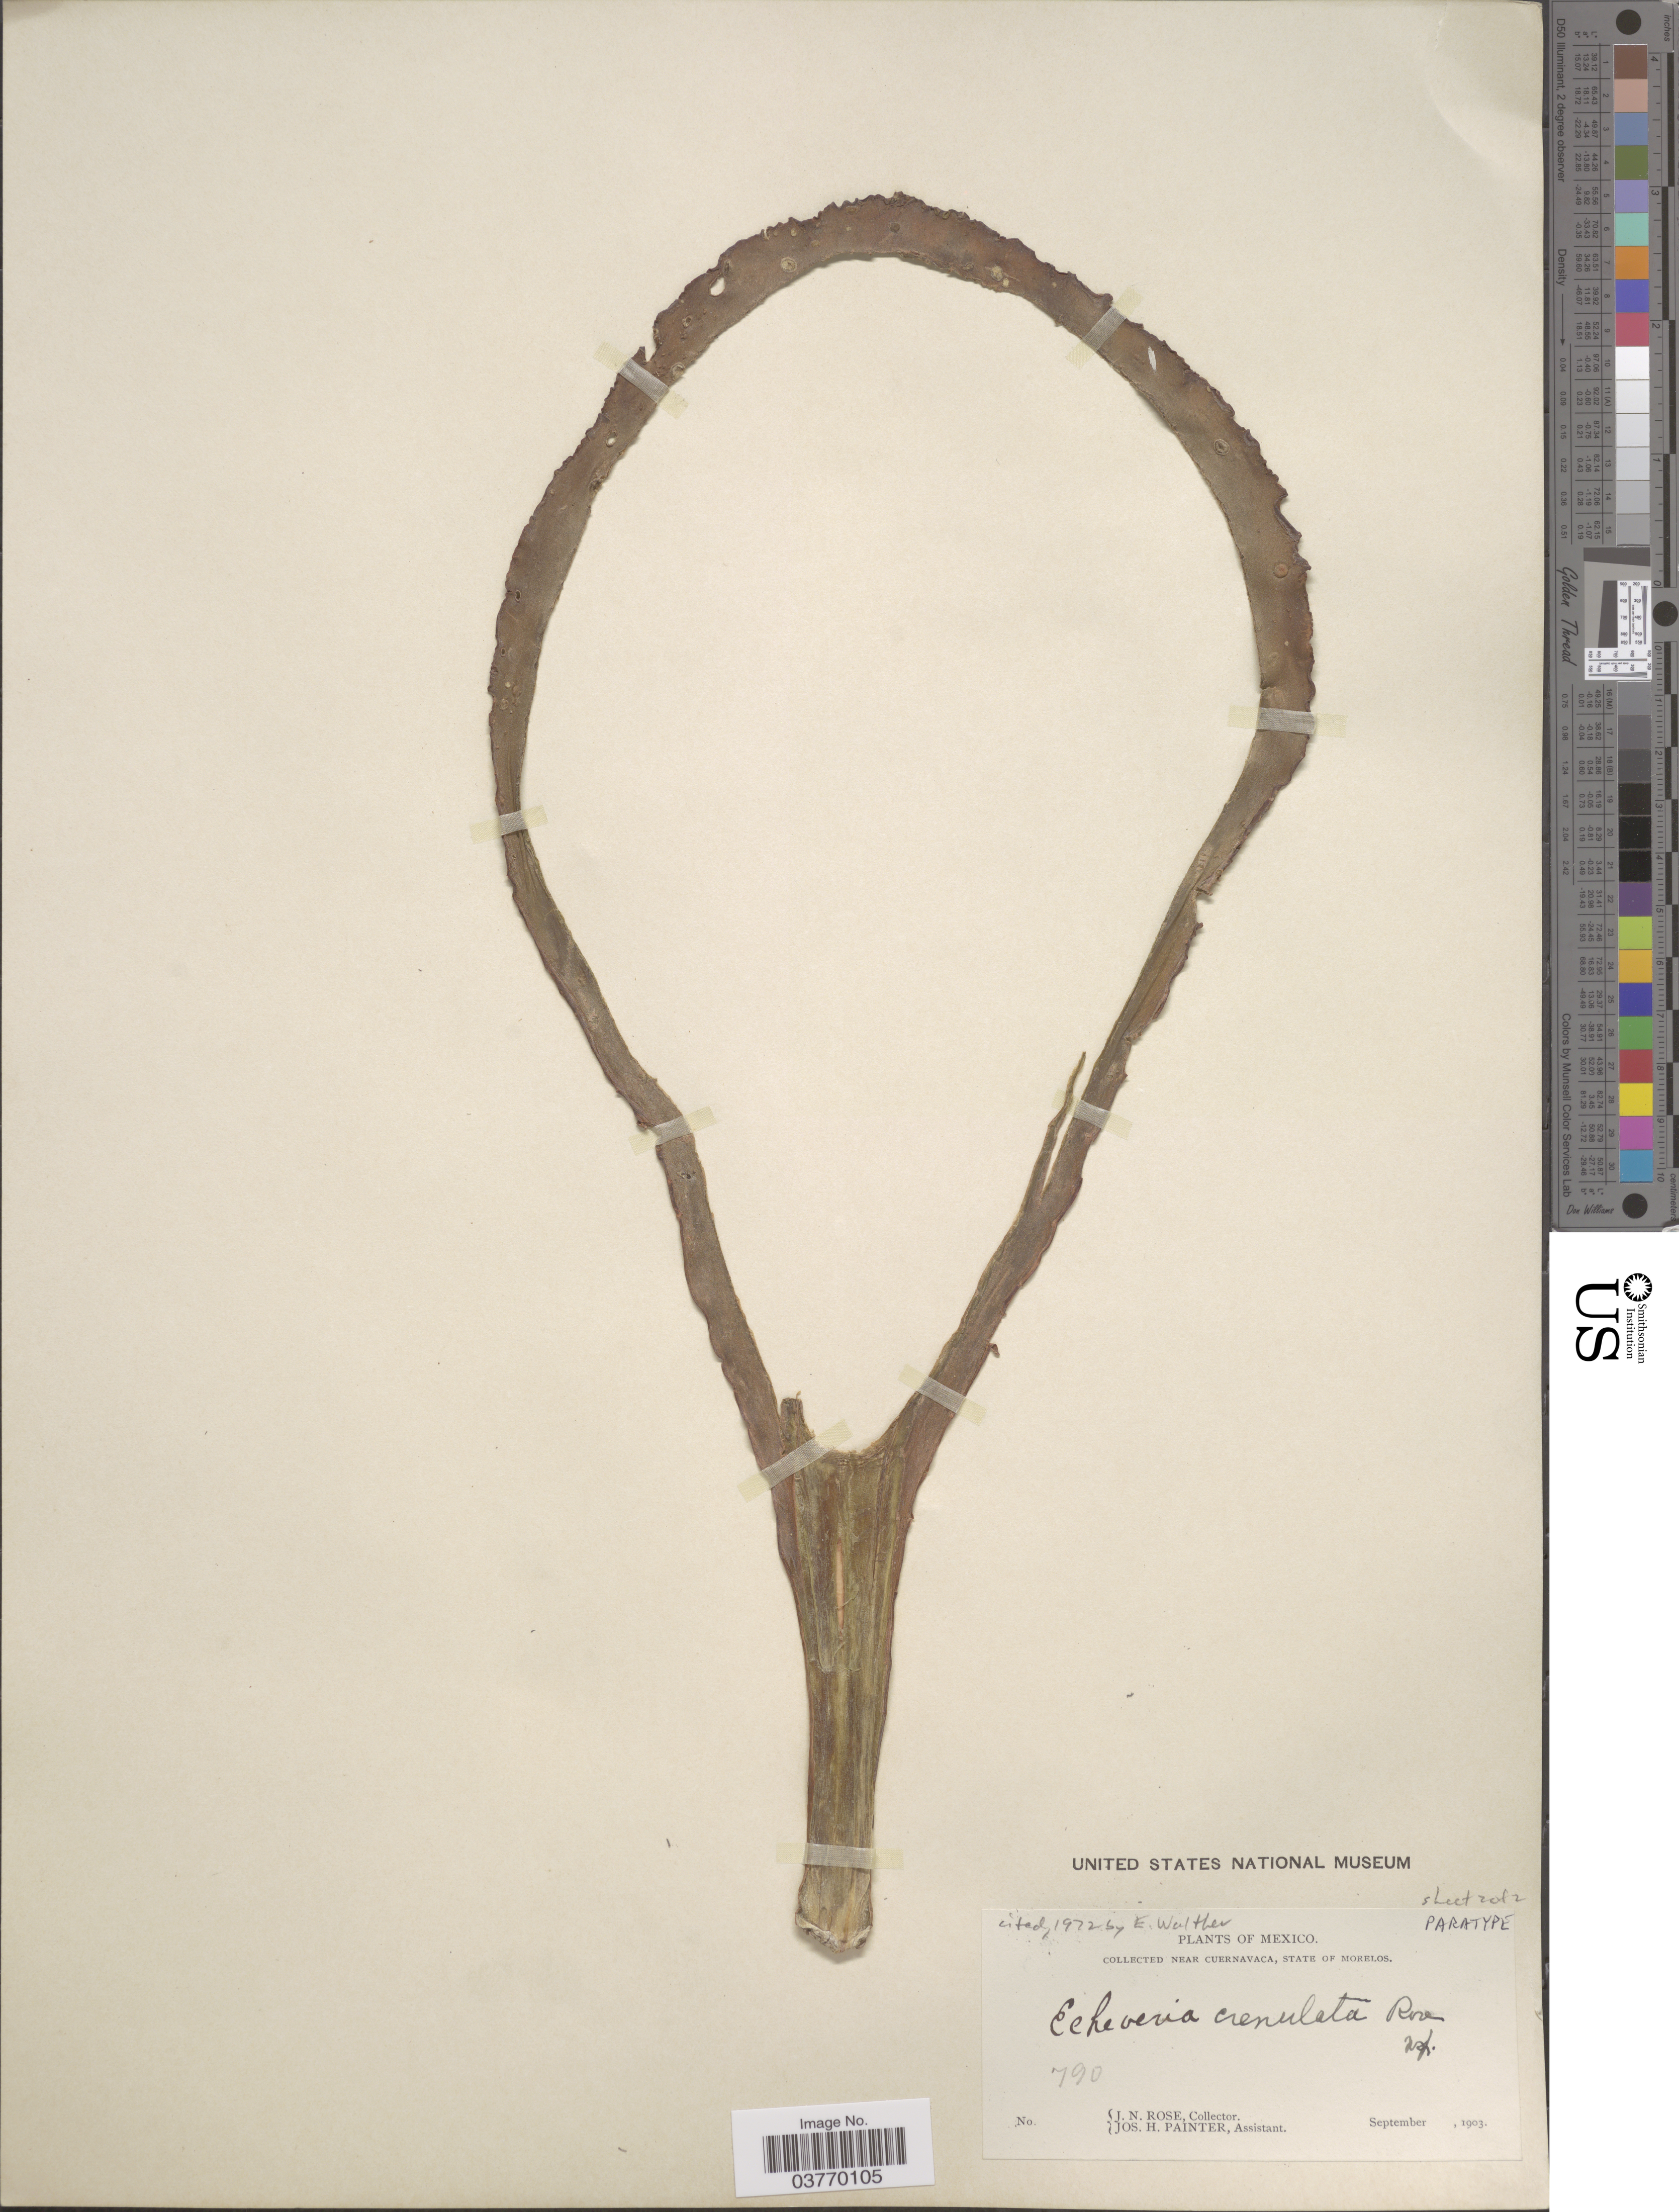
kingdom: Plantae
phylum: Tracheophyta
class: Magnoliopsida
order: Saxifragales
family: Crassulaceae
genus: Echeveria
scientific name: Echeveria crenulata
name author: Rose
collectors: J. N. Rose & J. H. Painter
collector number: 790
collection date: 1903-09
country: Mexico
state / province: Morelos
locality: Near Cuernavaca.